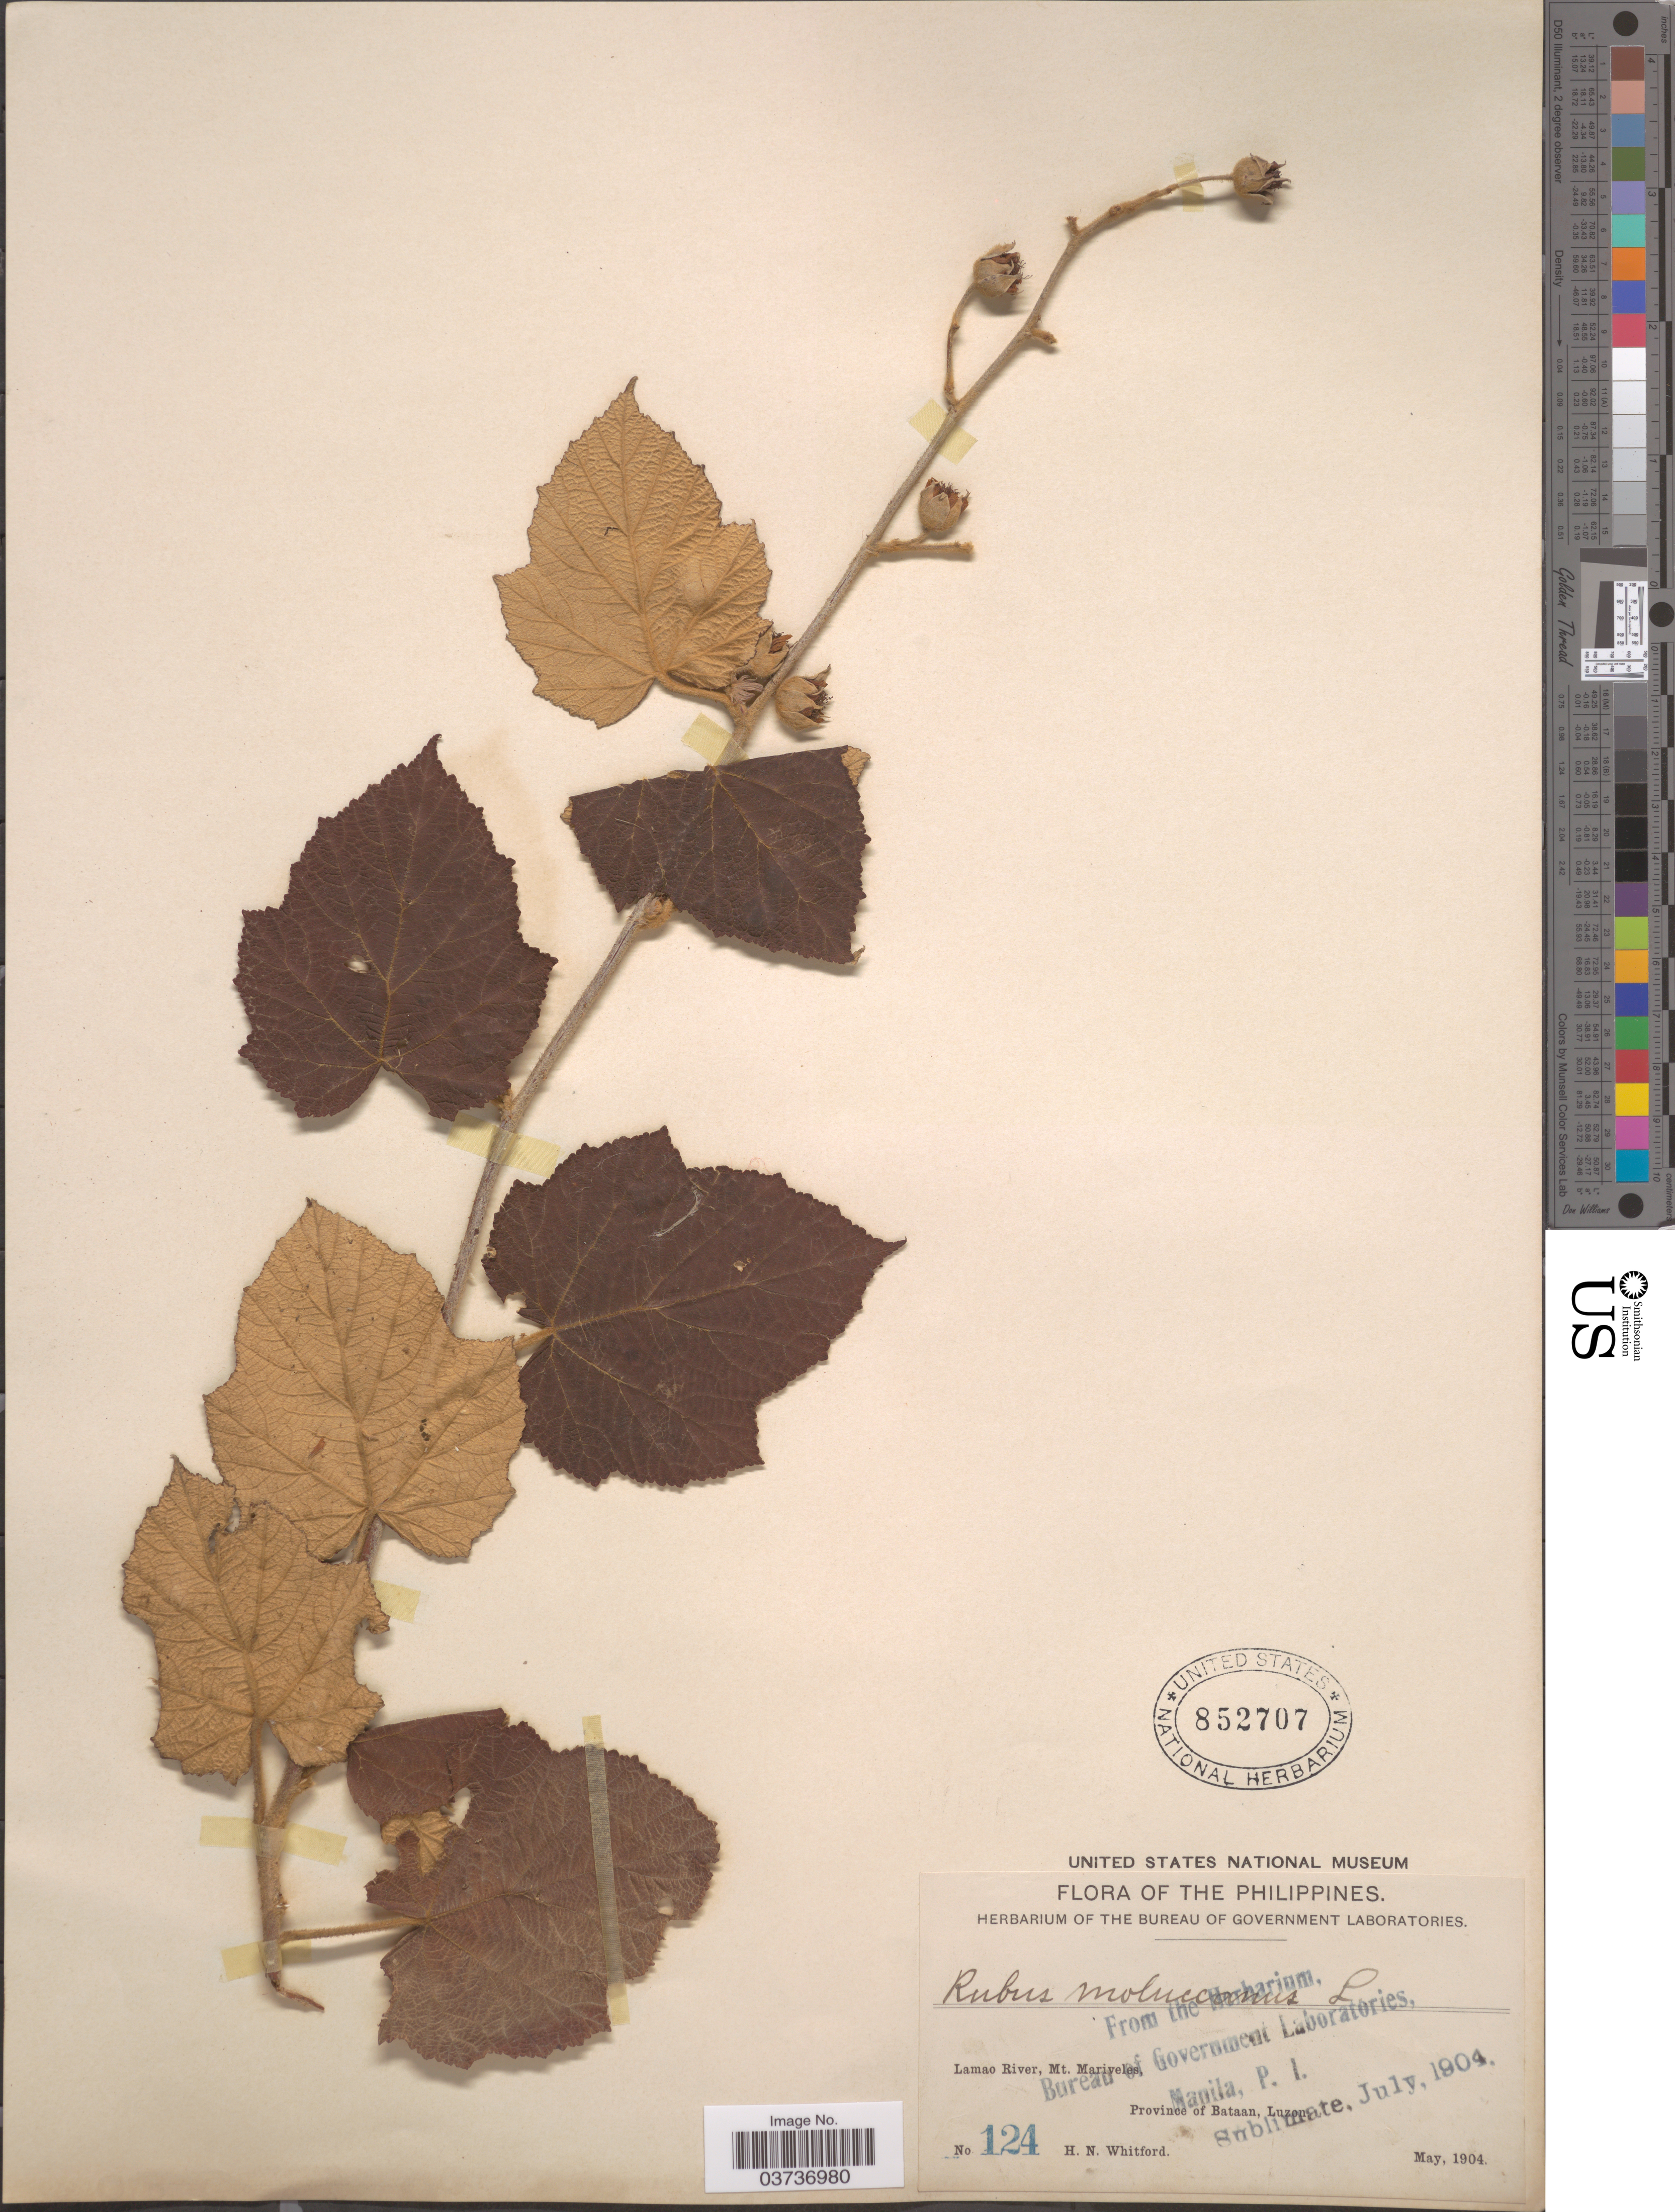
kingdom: Plantae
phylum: Tracheophyta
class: Magnoliopsida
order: Rosales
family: Rosaceae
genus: Rubus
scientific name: Rubus moluccanus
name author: L.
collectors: H. N. Whitford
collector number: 124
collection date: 1904-05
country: Philippines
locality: Lamao River, Mt. Mariveles, Province of Bataan, Luzon.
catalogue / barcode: US 852707